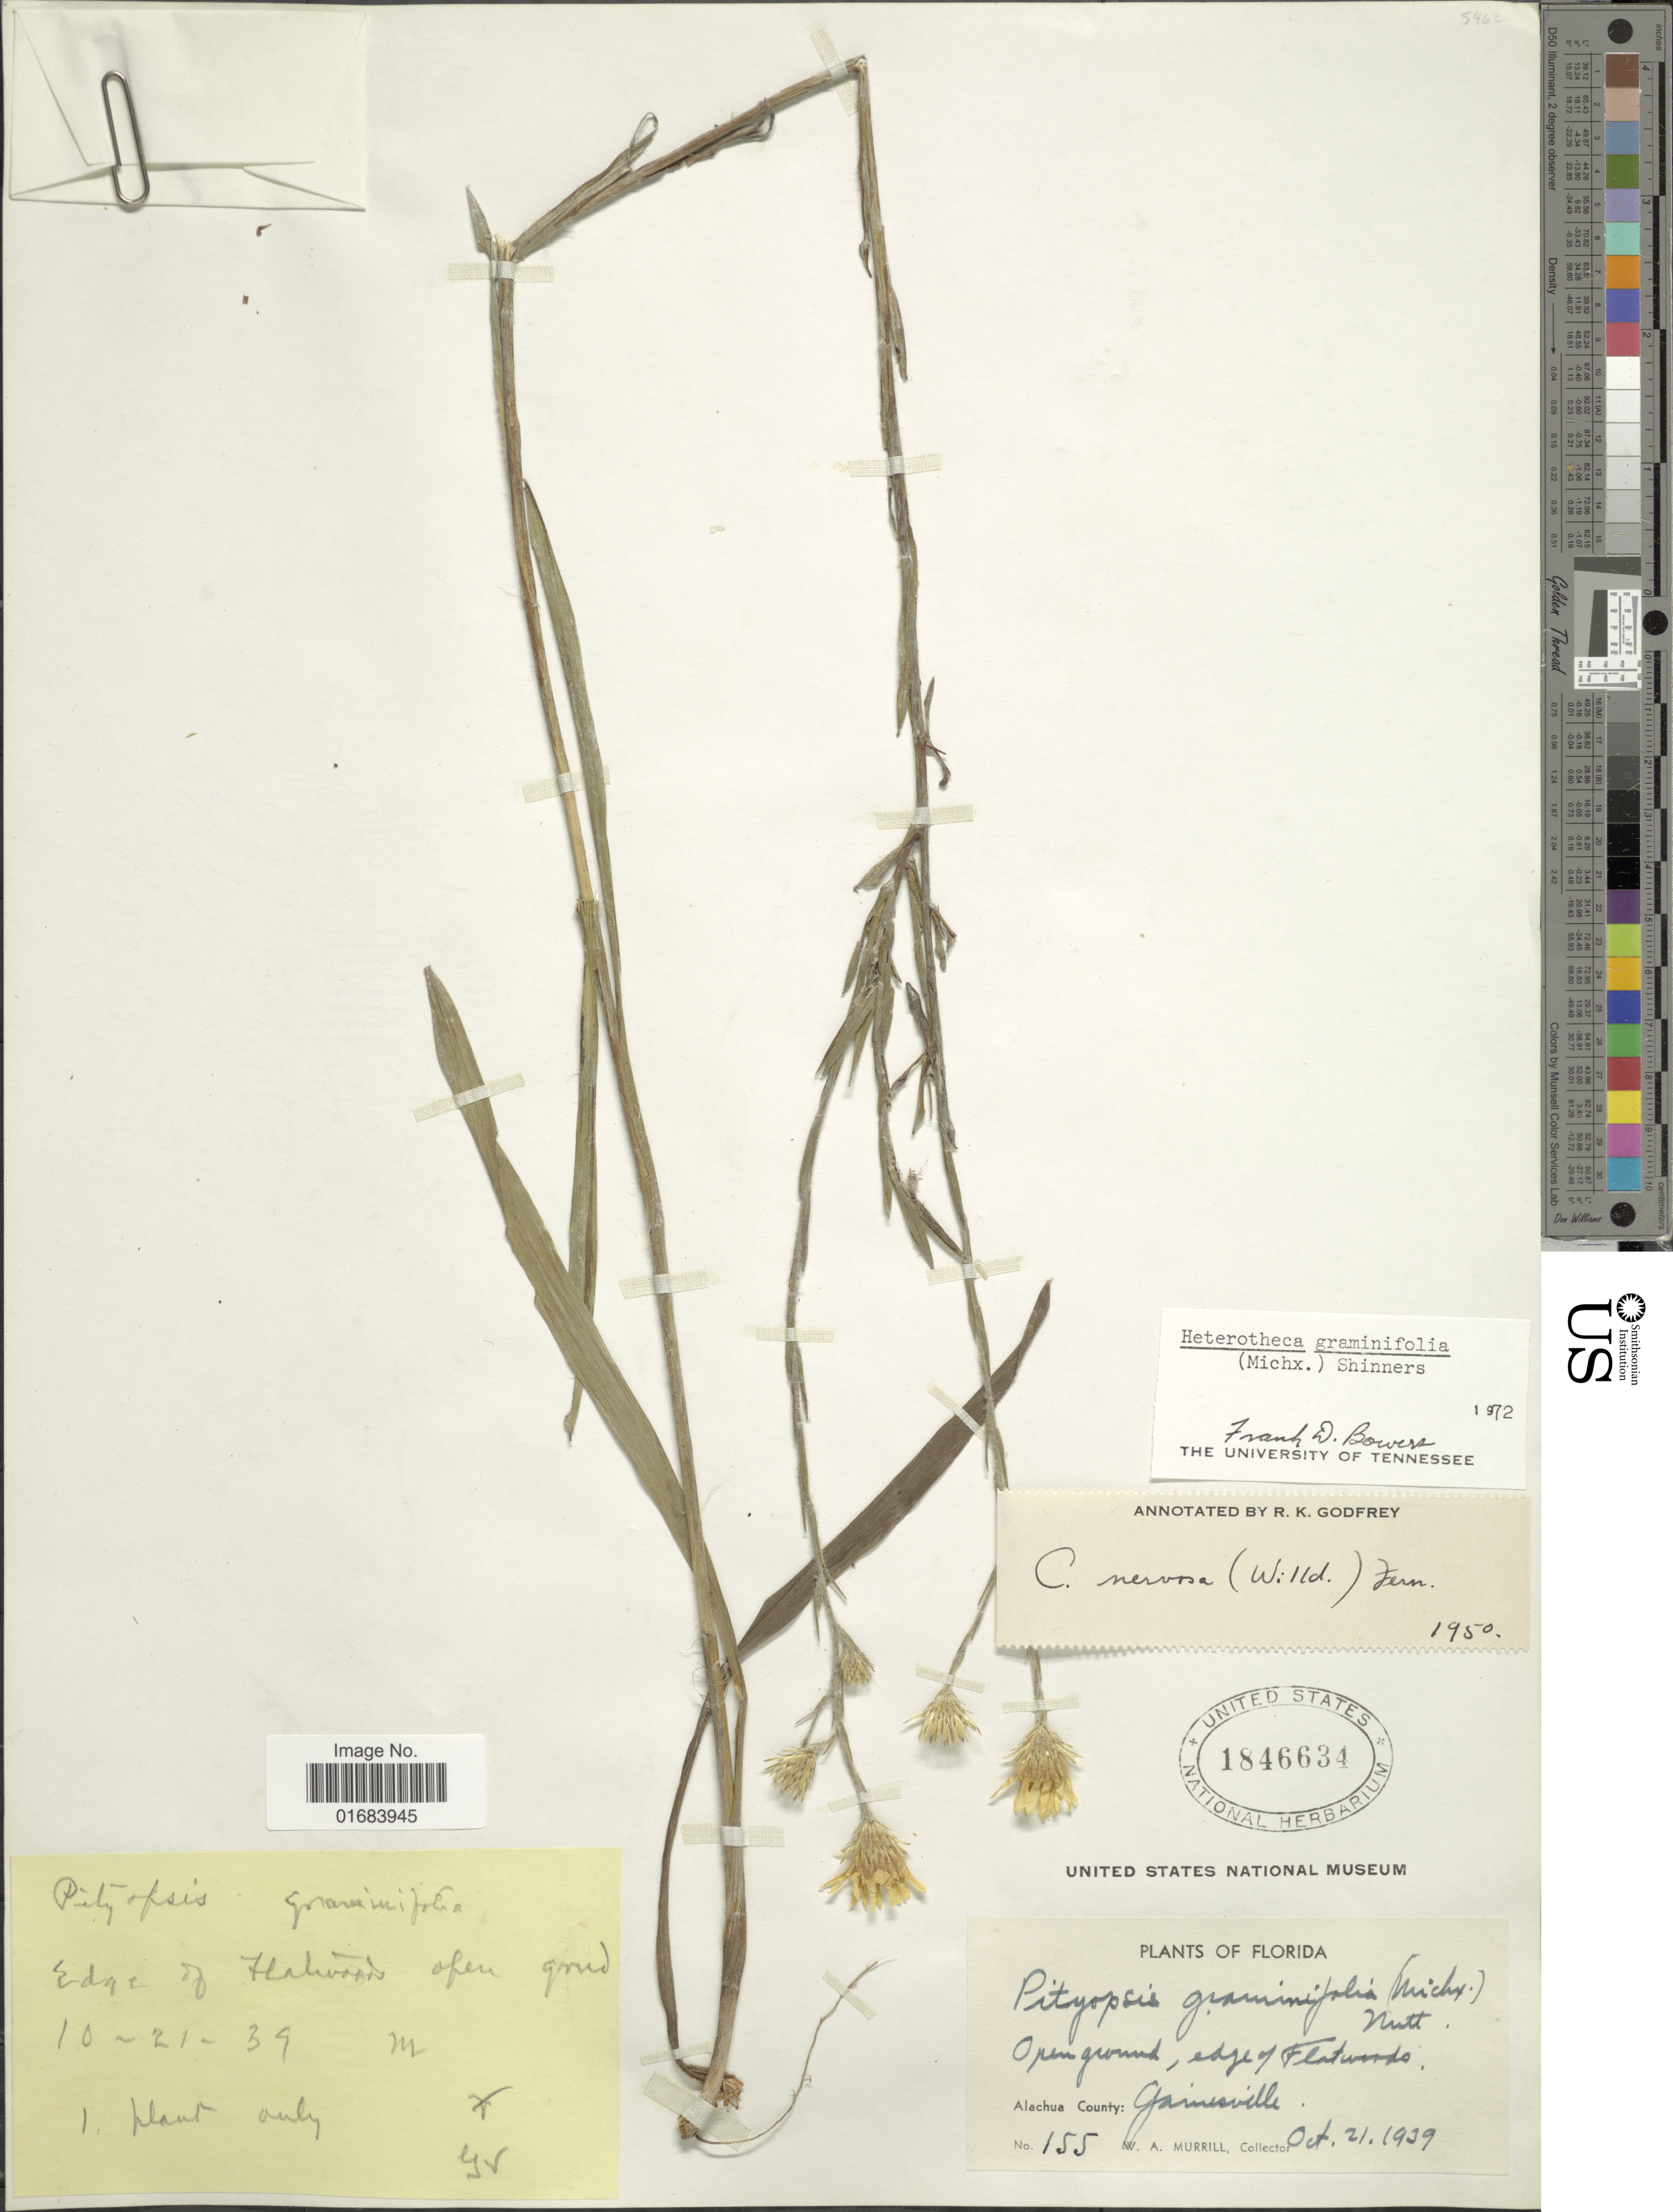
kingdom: Plantae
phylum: Tracheophyta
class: Magnoliopsida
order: Asterales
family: Asteraceae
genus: Pityopsis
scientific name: Pityopsis graminifolia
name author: (Michx.) Nutt.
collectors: W. A. Murrill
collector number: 155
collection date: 1939-10-21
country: United States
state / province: Florida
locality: Alachue County: Gamesville.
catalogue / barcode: US 1846634